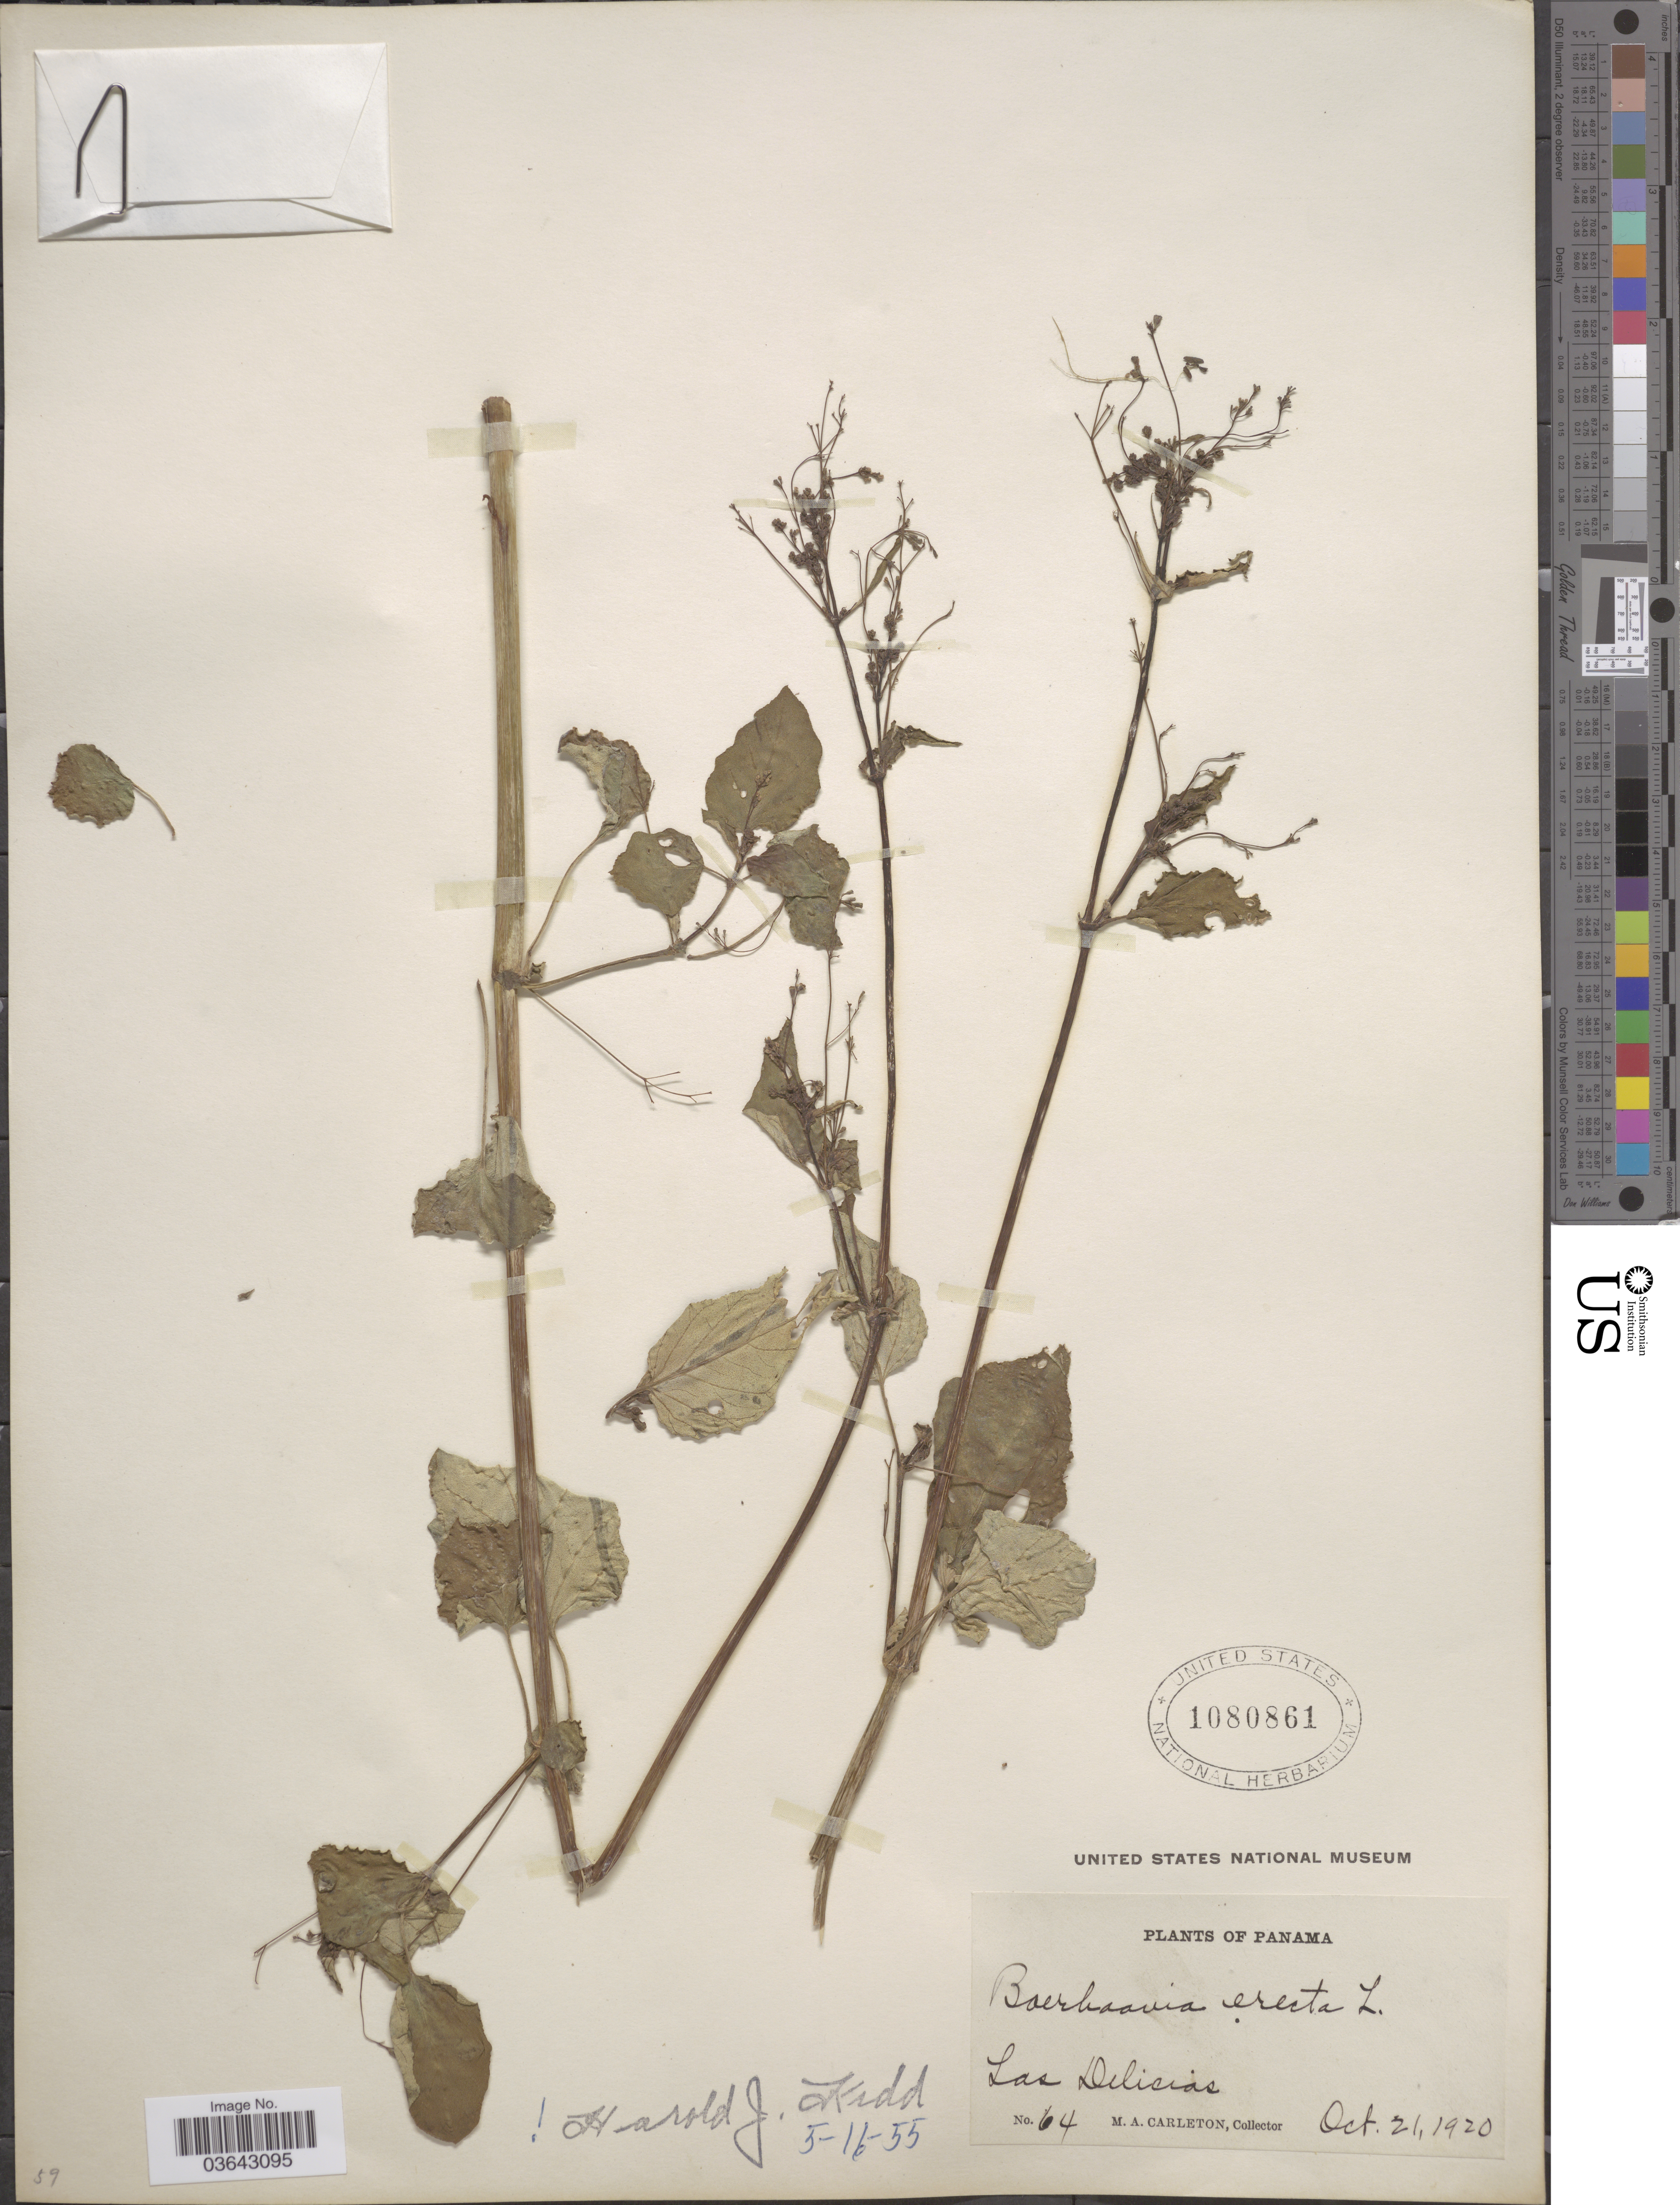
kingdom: Plantae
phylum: Tracheophyta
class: Magnoliopsida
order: Caryophyllales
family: Nyctaginaceae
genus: Boerhavia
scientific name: Boerhavia erecta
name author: L.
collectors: M. A. Carleton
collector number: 64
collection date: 1920-10-21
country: Panama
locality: Las Delicias.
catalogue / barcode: US 1080861